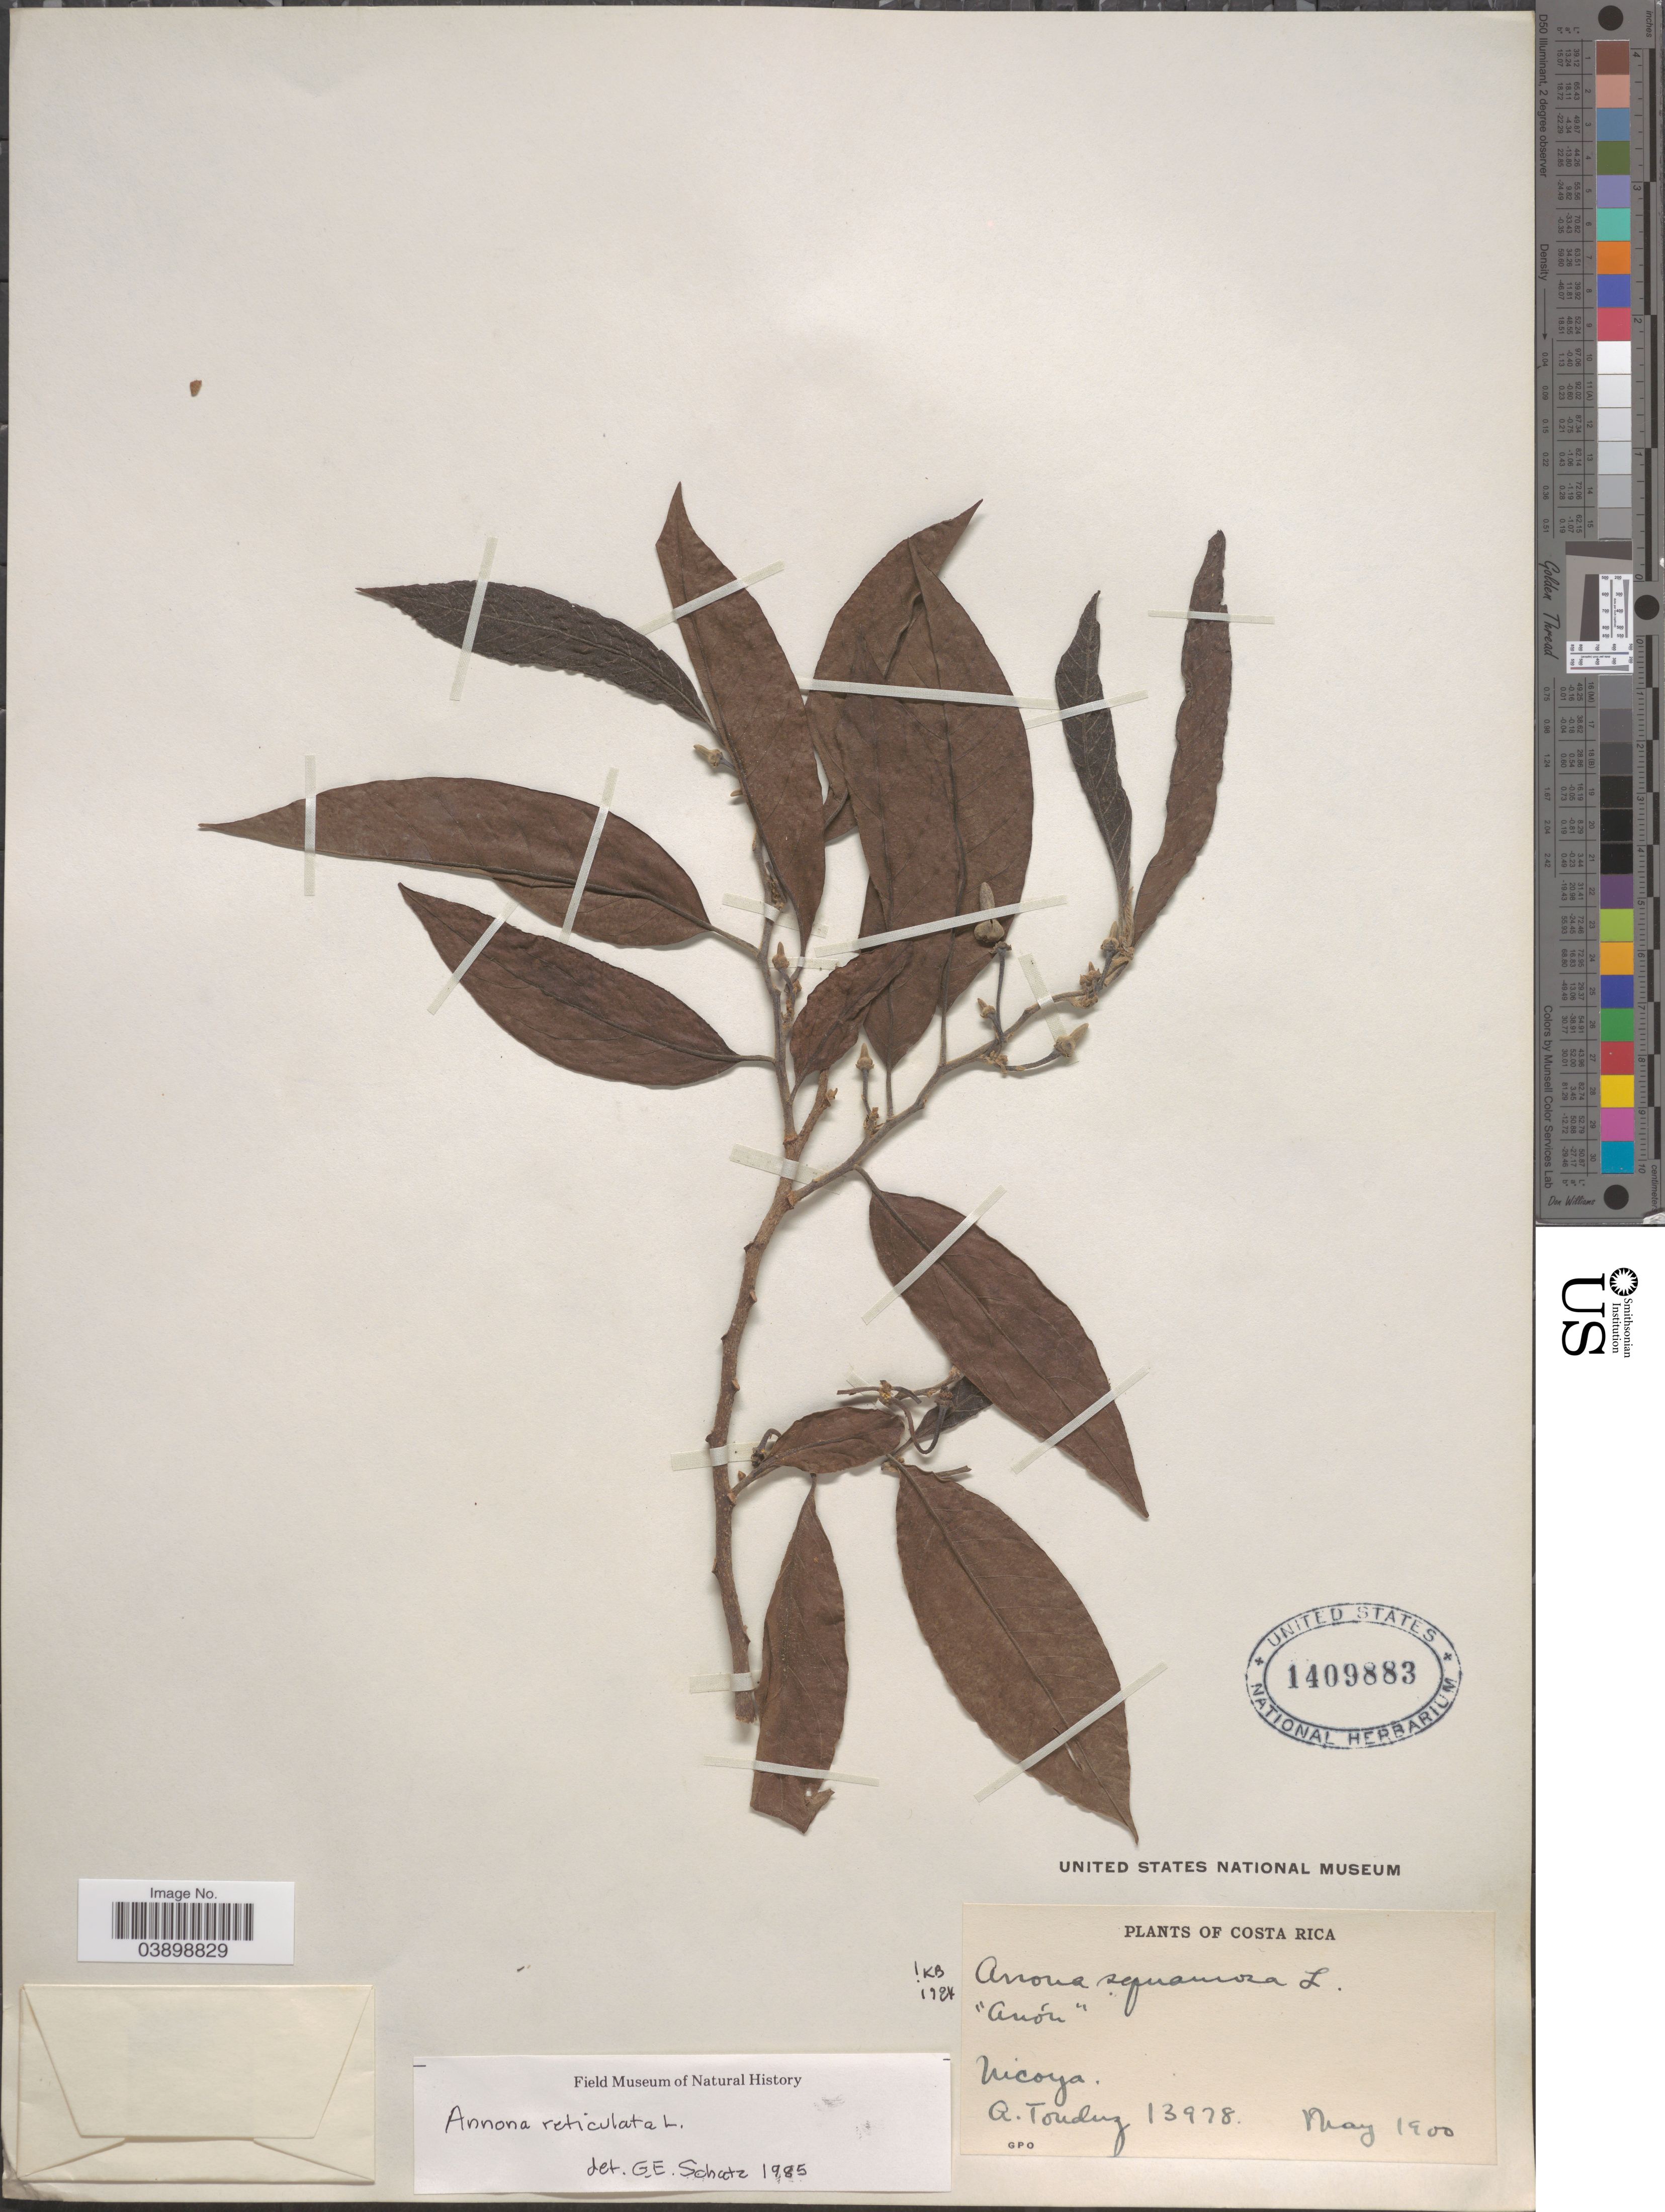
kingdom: Plantae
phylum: Tracheophyta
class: Magnoliopsida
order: Magnoliales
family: Annonaceae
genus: Annona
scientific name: Annona reticulata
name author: L.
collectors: A. Tonduz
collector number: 13978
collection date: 1900-05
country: Costa Rica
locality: Nicoya.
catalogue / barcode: US 1409883